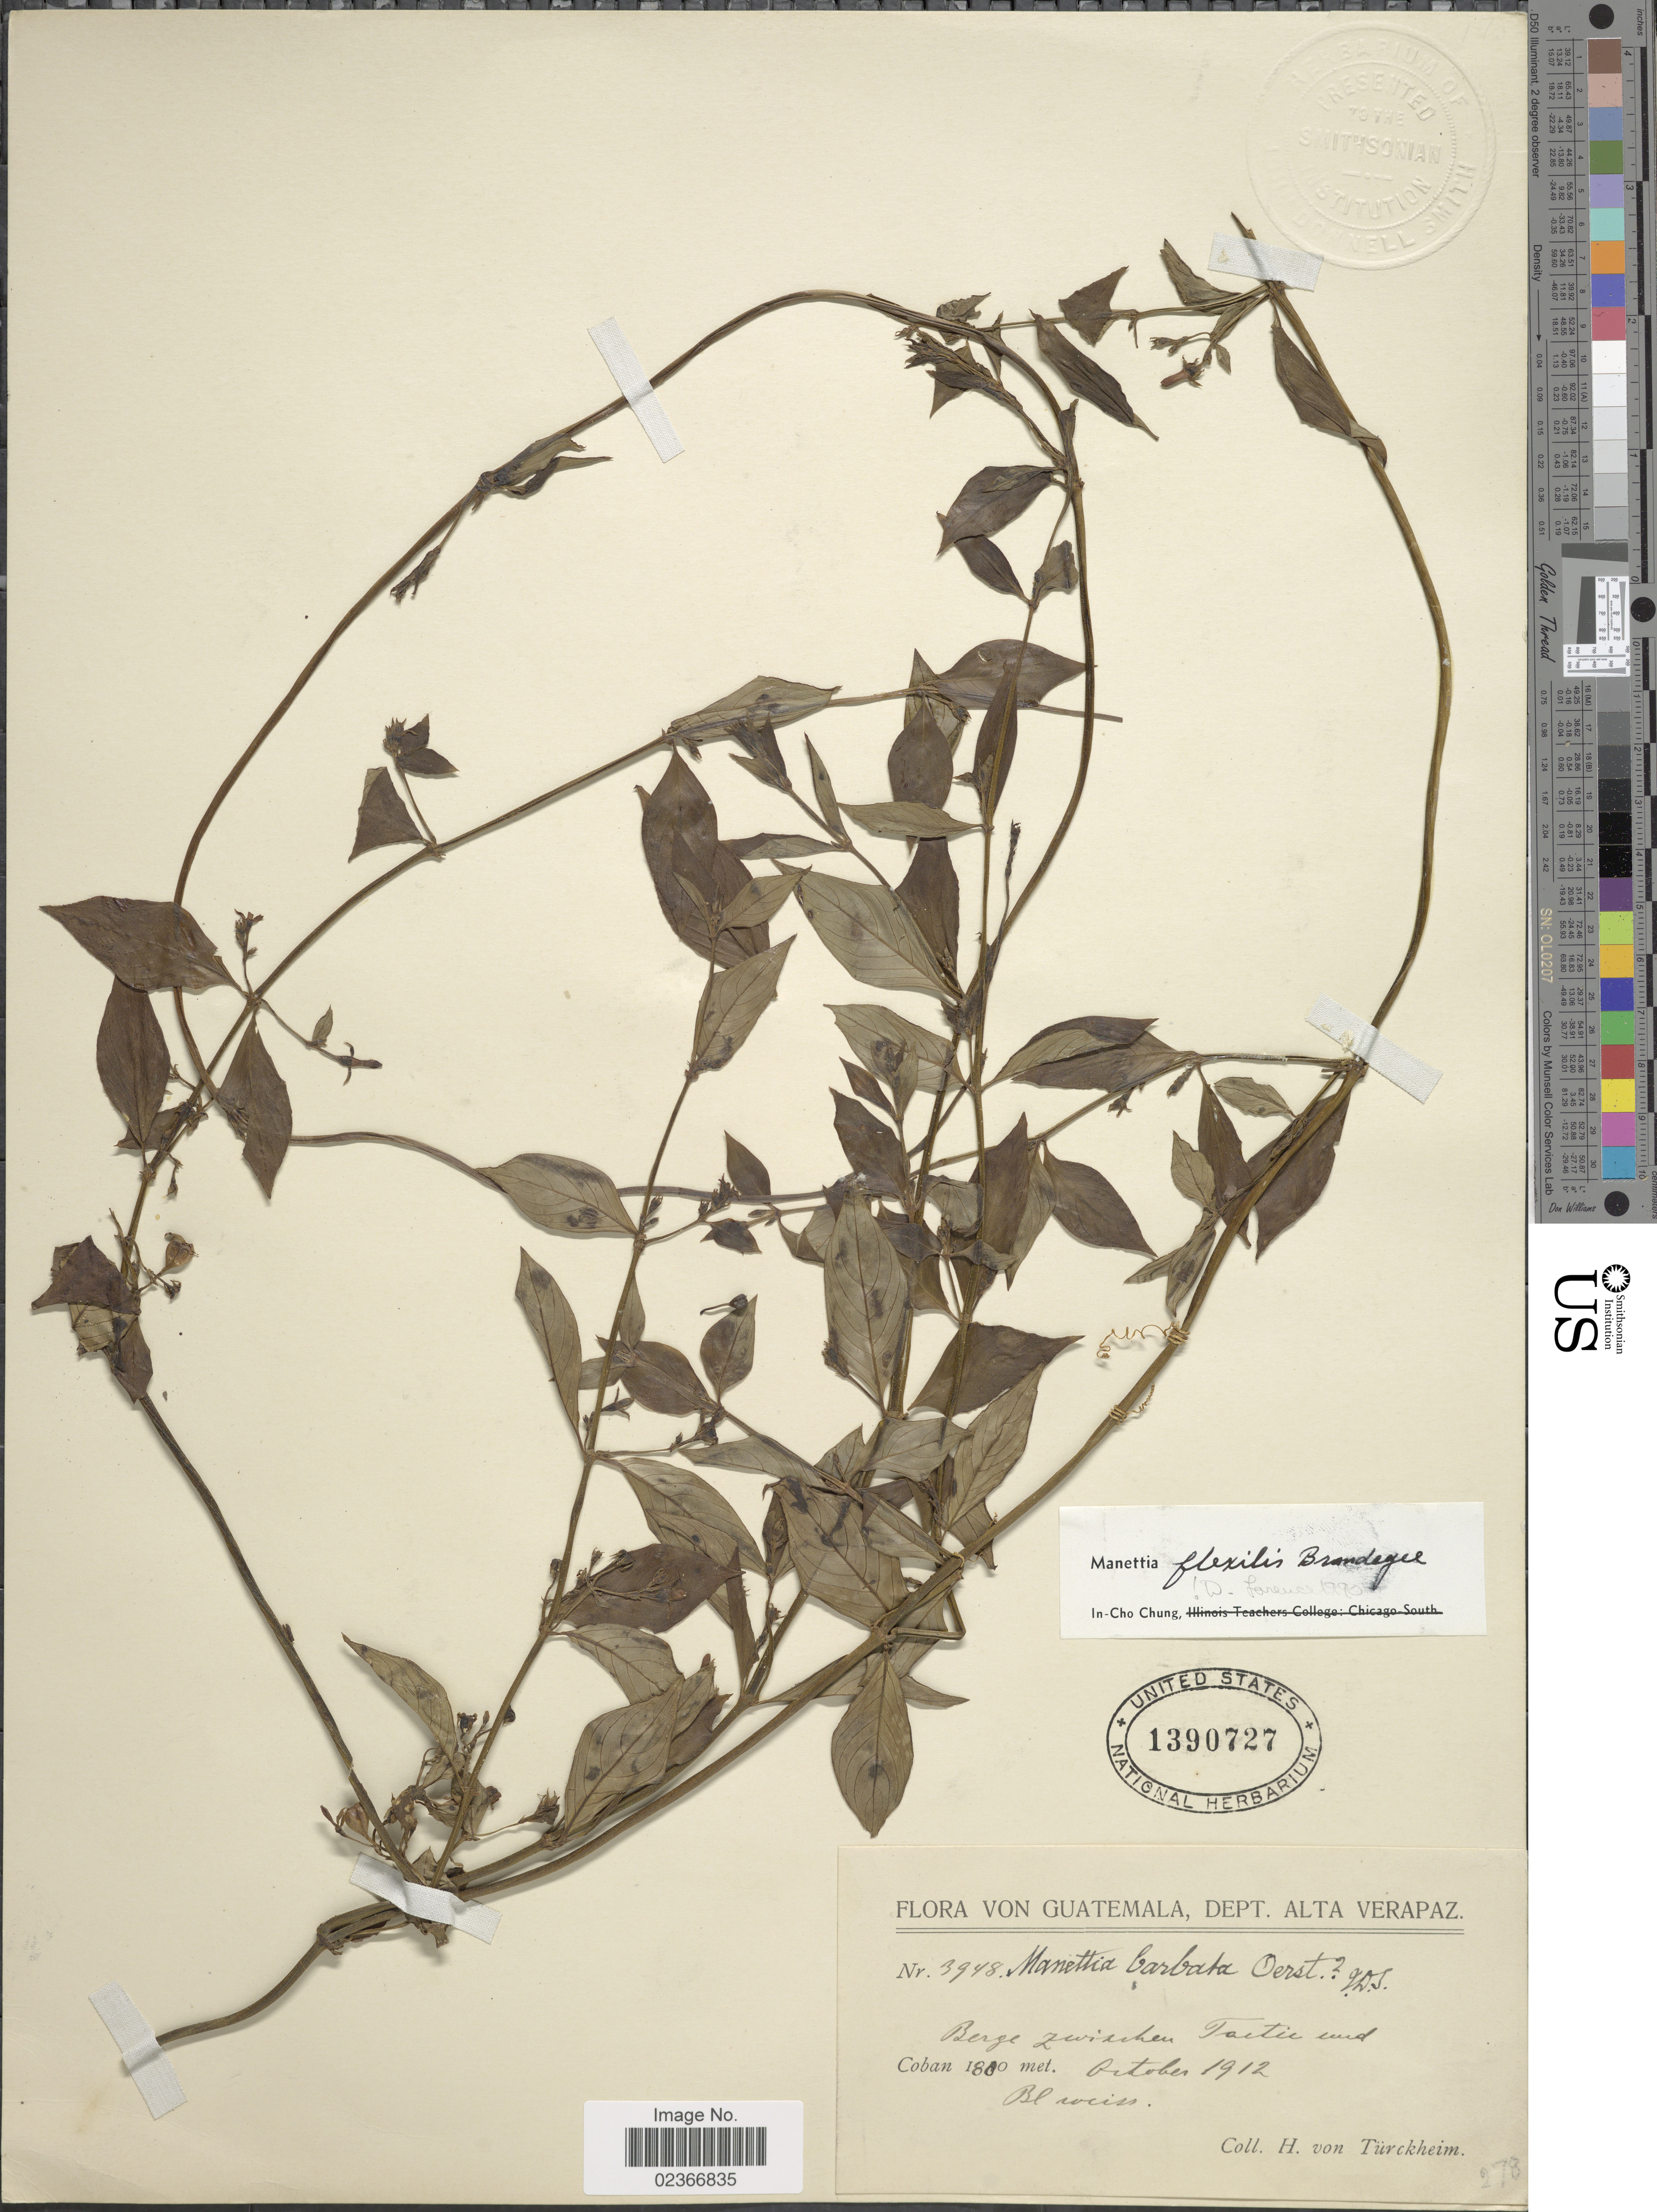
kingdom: Plantae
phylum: Tracheophyta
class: Magnoliopsida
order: Gentianales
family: Rubiaceae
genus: Manettia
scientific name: Manettia flexilis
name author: Brandegee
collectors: H. von Türckheim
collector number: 3948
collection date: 1912-10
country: Guatemala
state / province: Alta Verapaz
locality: Dept. Alta Verapaz. Berge zwischen Tactic und Coban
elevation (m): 1800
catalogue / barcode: US 1390727